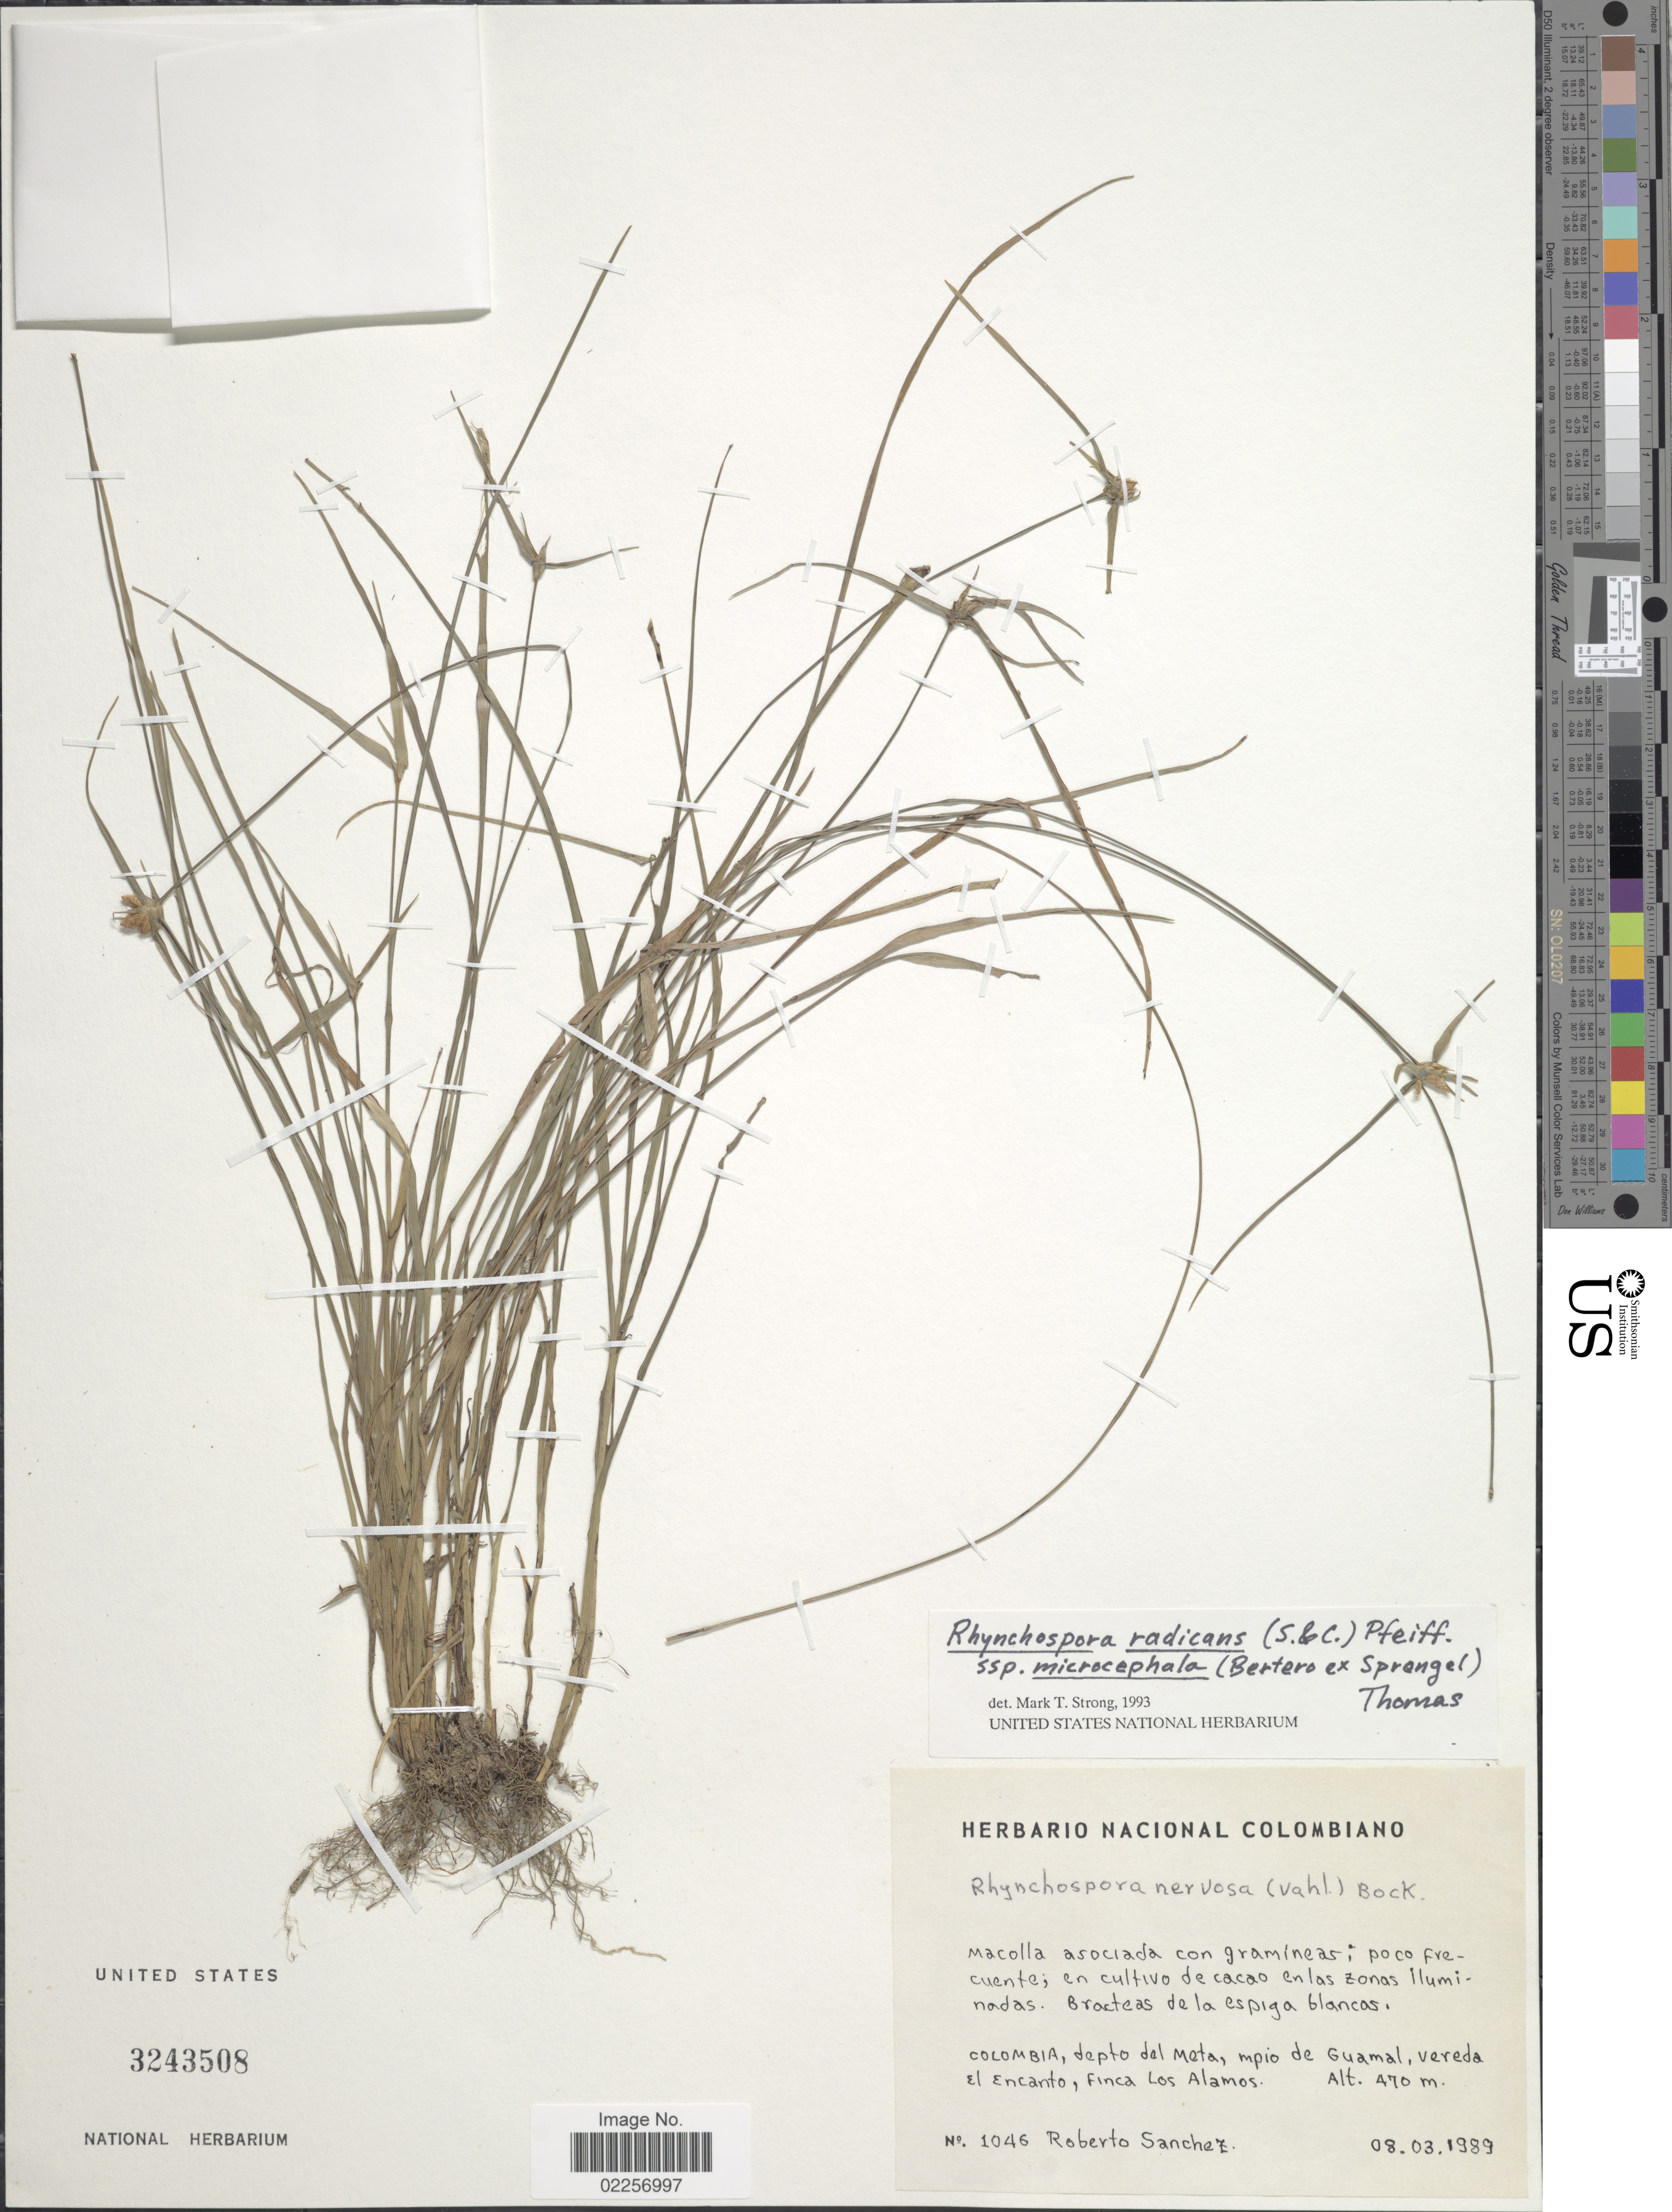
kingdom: Plantae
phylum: Tracheophyta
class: Liliopsida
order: Poales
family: Cyperaceae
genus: Rhynchospora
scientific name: Rhynchospora radicans subsp. microcephala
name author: (Bertero ex Spreng.) W.W. Thomas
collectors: R. Sanchez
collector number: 1046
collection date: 1989-03-08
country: Colombia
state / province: Meta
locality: Mpio de Guamal, vereda El Encanto, Finca Los Alamos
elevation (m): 470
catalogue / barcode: US 3243508